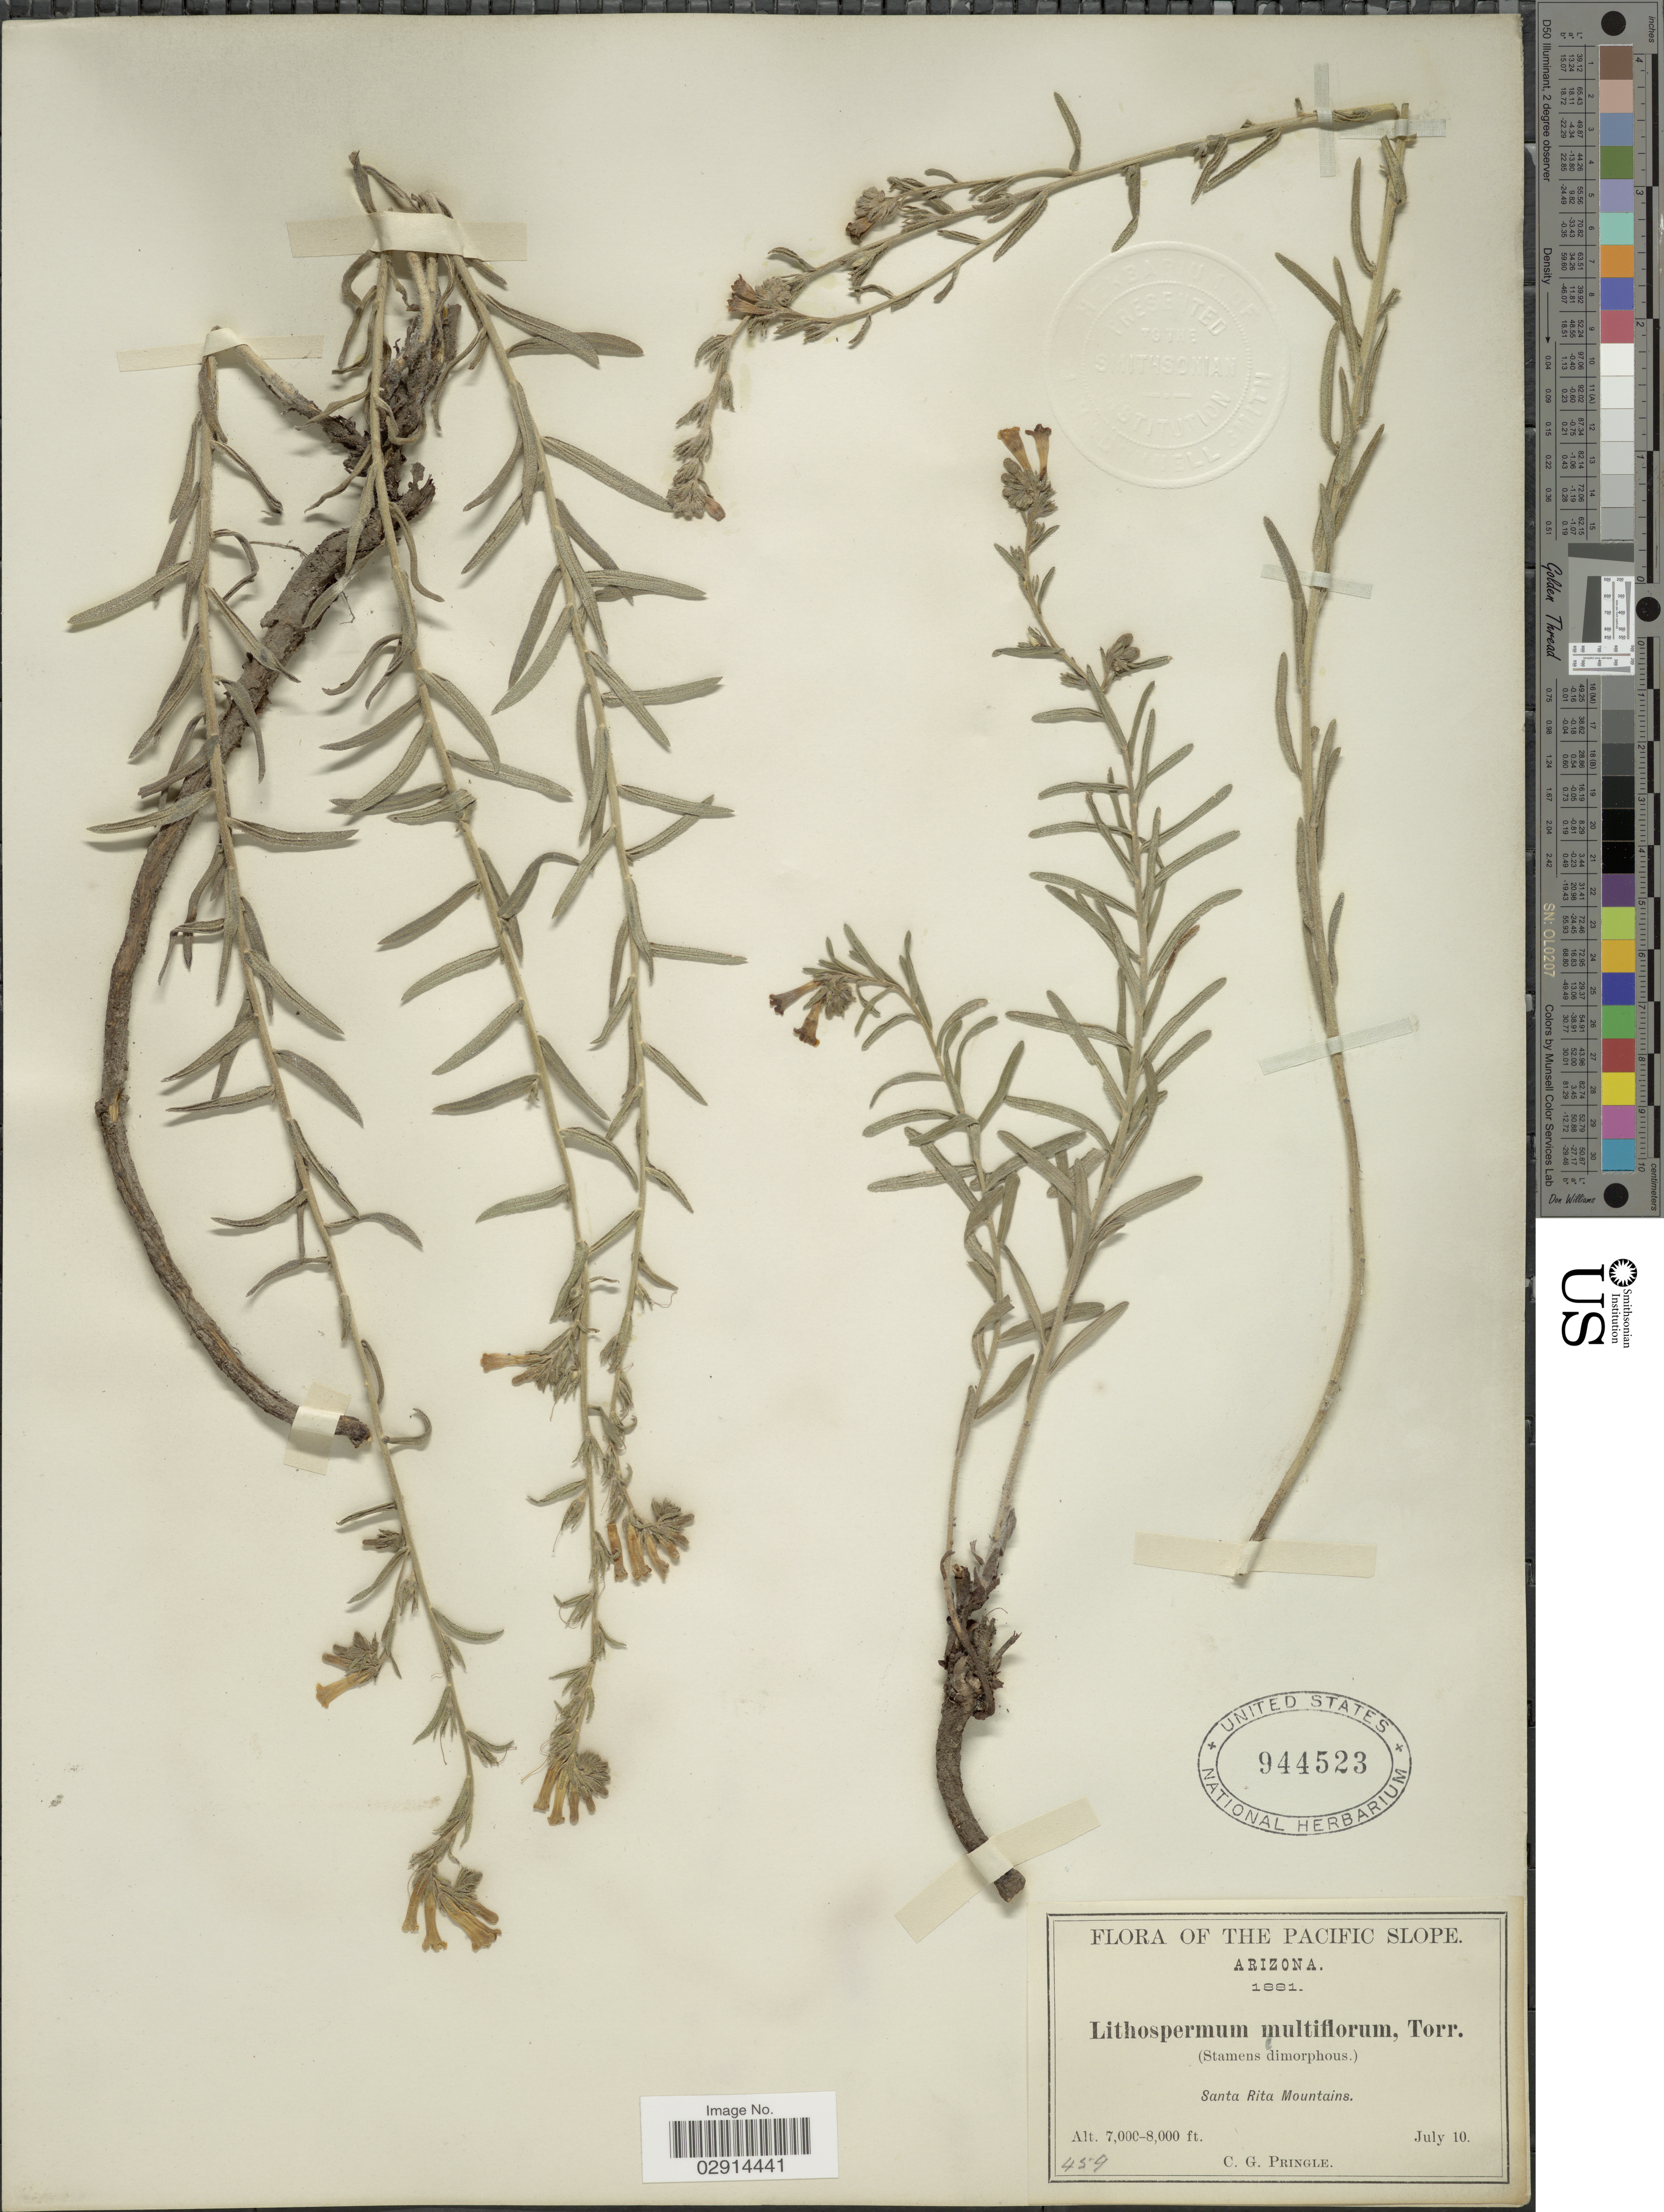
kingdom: Plantae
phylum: Tracheophyta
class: Magnoliopsida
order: Boraginales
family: Boraginaceae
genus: Lithospermum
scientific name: Lithospermum multiflorum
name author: Torr. ex A. Gray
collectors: C. G. Pringle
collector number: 459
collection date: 1881-01-10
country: United States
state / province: Arizona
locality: The Pacific Slope, Santa Rita Mountains.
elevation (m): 2134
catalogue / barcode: US 944523